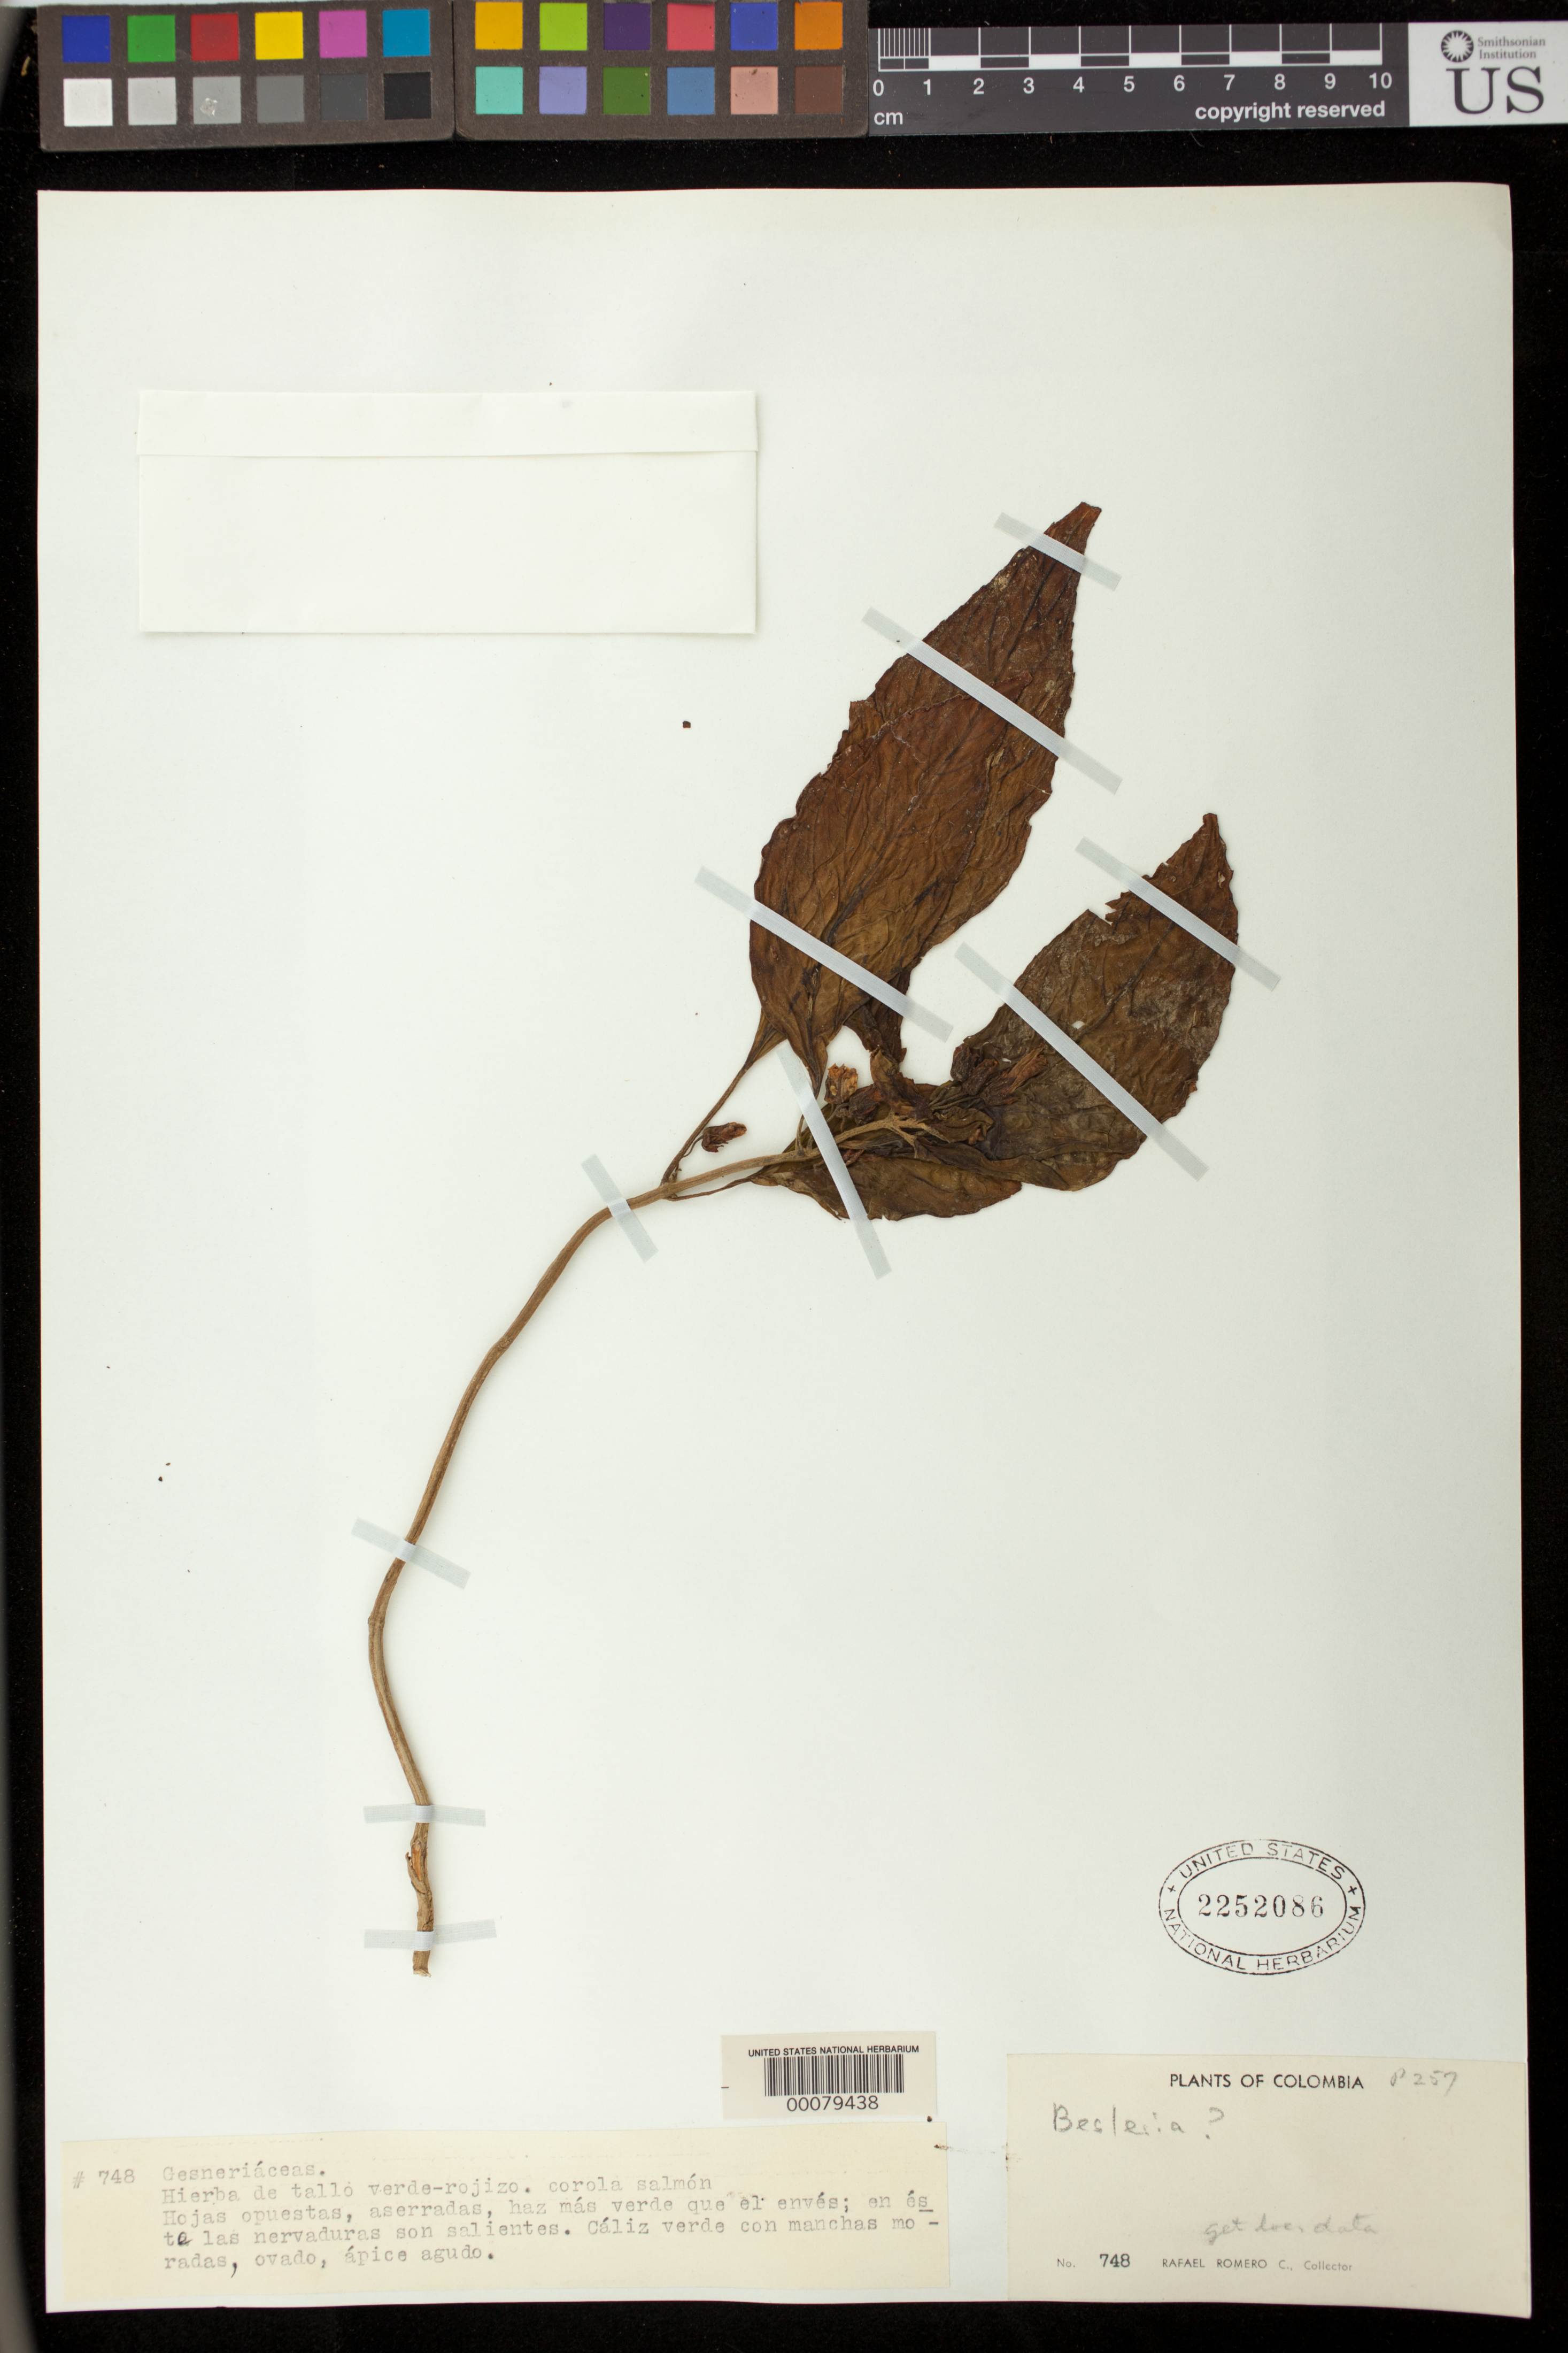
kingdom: Plantae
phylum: Tracheophyta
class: Magnoliopsida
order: Lamiales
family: Gesneriaceae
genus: Besleria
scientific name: Besleria sp.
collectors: R. Romero Castañeda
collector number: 748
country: Colombia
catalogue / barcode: US 2252086